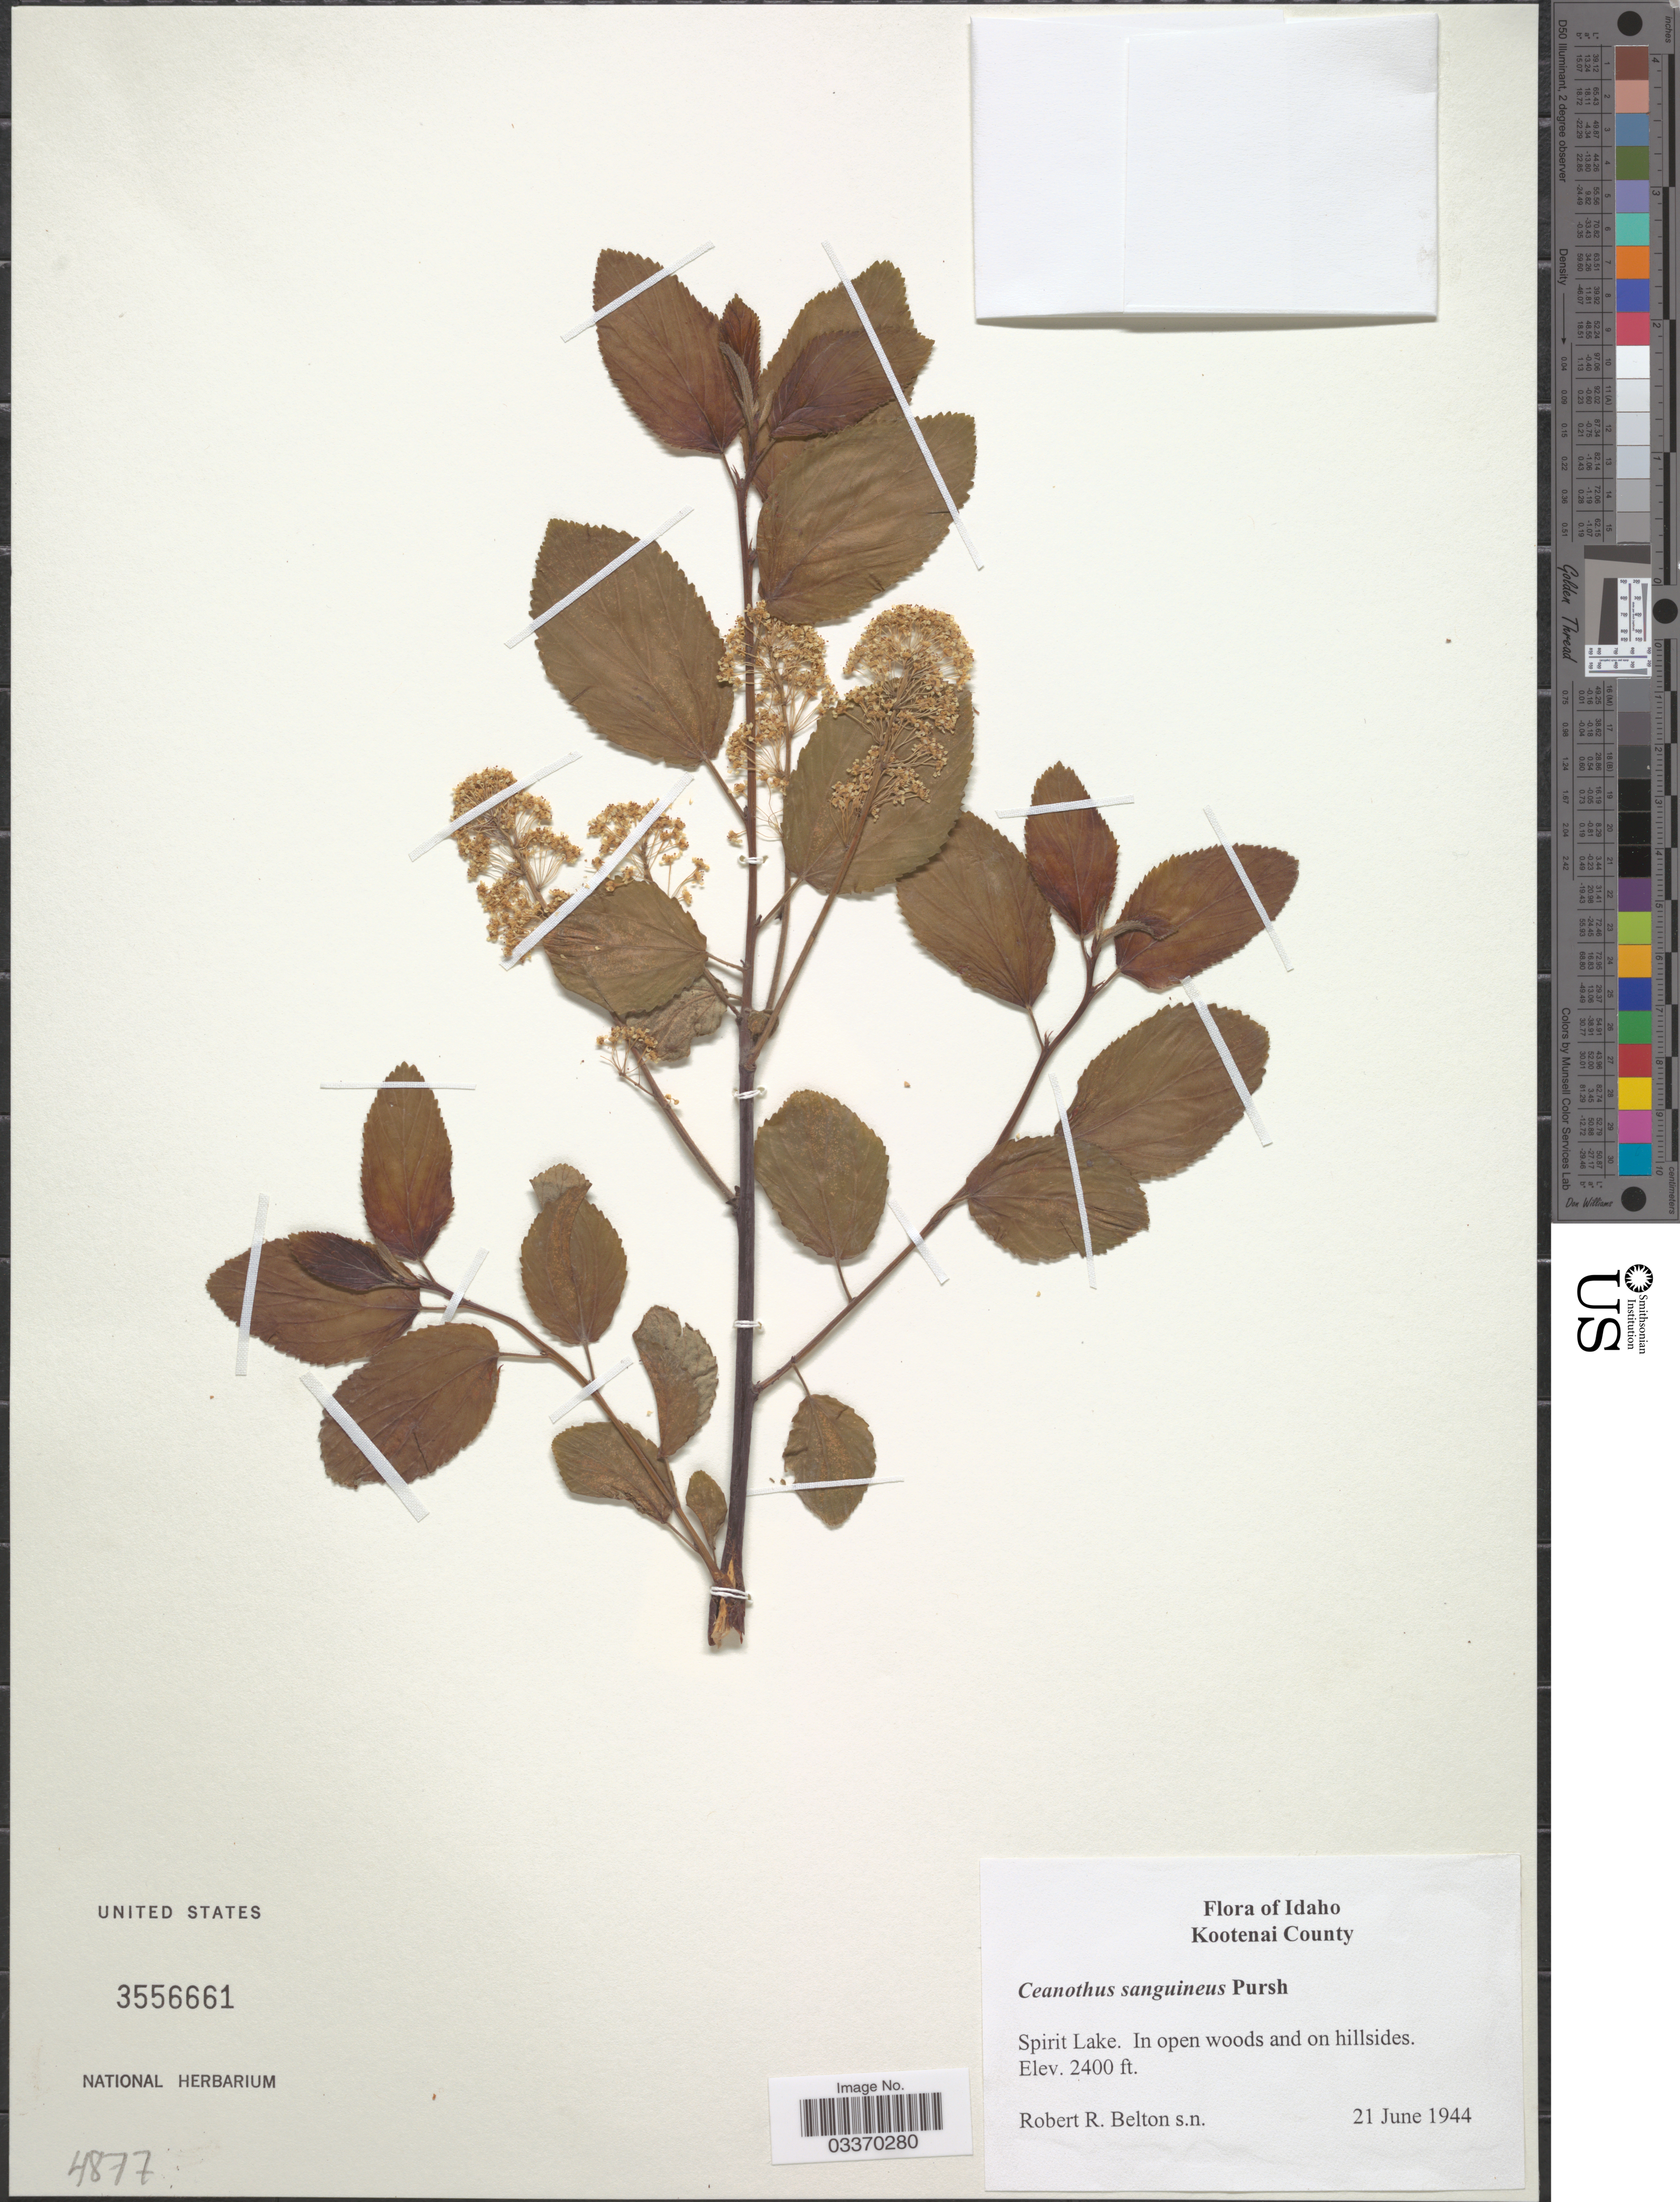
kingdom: Plantae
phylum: Tracheophyta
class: Magnoliopsida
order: Rosales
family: Rhamnaceae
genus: Ceanothus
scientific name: Ceanothus sanguineus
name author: Pursh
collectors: R. Belton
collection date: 1944-06-21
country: United States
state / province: Idaho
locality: Kootenai County, Spirit Lake.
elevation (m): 732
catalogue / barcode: US 3556661